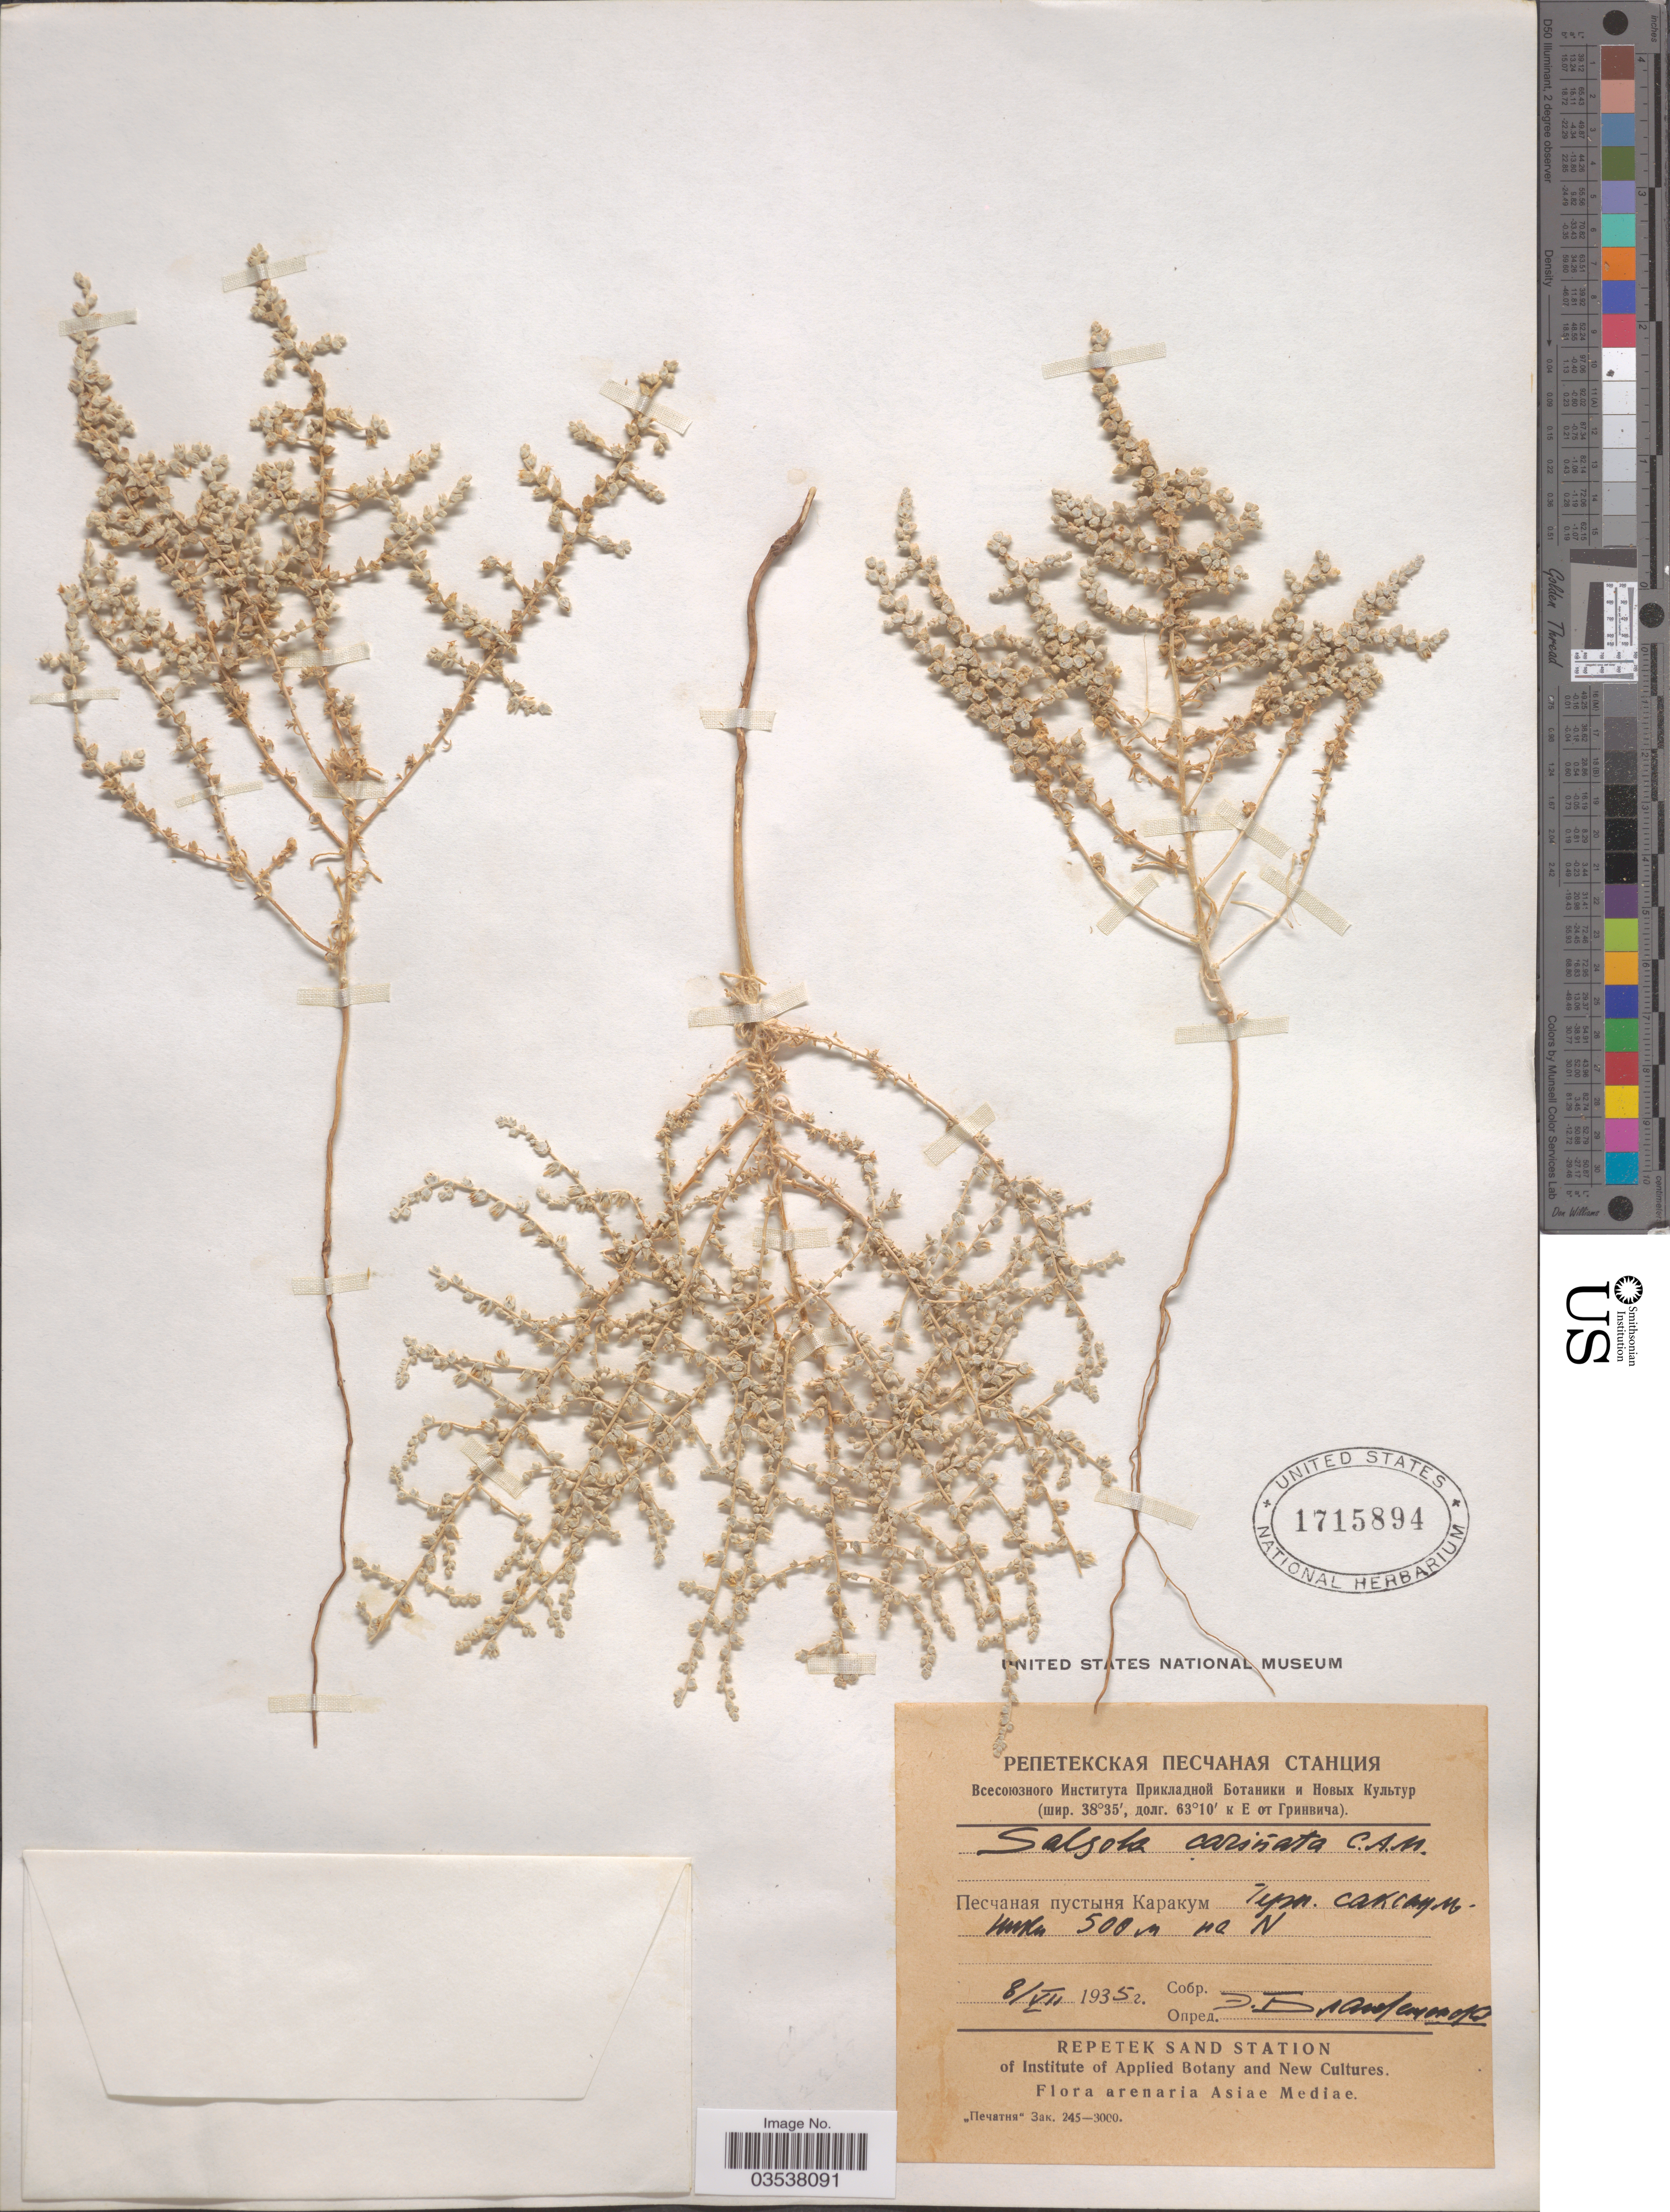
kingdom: Plantae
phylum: Tracheophyta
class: Magnoliopsida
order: Caryophyllales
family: Amaranthaceae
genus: Caroxylon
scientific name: Caroxylon turkestanicum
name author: (Litv.) Akhani & Roalson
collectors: E. Blagoveschenskiy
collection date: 1935-07-08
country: Turkmenistan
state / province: Lebap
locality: Karakum Desert, 500 m N of Repetek Station.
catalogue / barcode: US 1715894